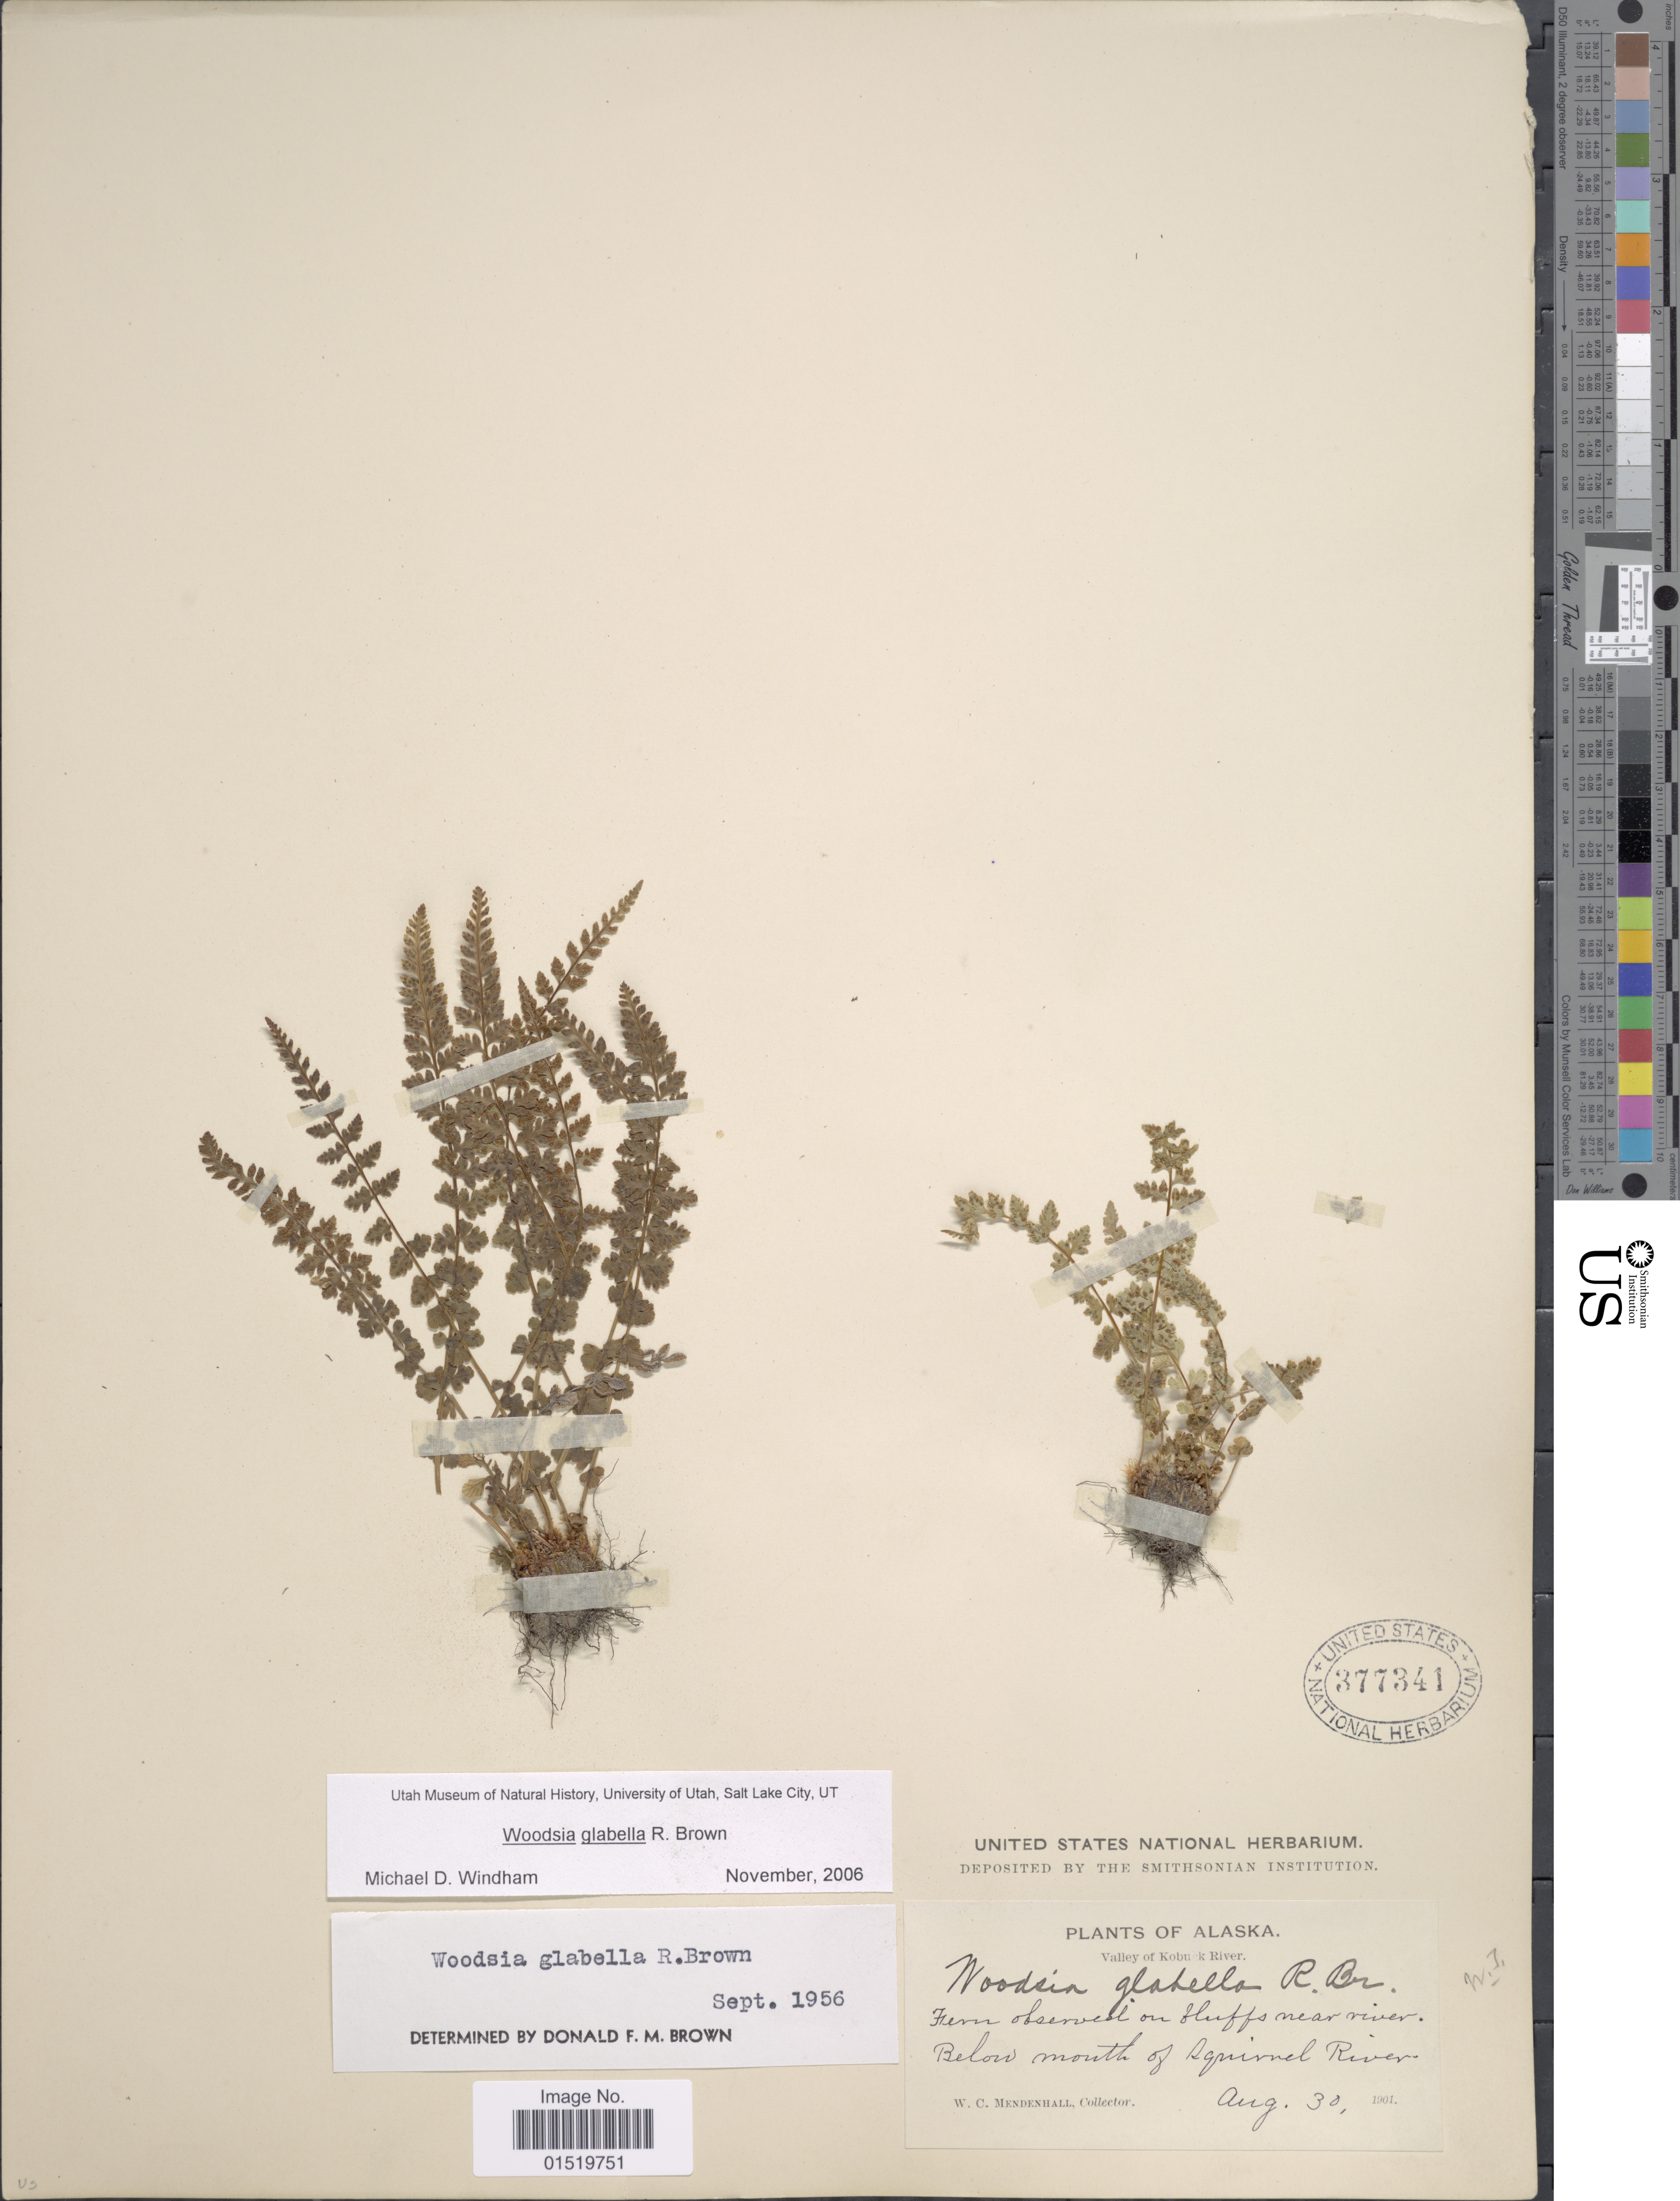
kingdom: Plantae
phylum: Tracheophyta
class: Polypodiopsida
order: Polypodiales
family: Woodsiaceae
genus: Woodsia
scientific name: Woodsia glabella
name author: R. Br.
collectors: W. Mendenhall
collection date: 1901-08-30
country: United States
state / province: Alaska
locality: Vicinity of Kobu River, Below mouth of Aquirrel River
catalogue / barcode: US 377341